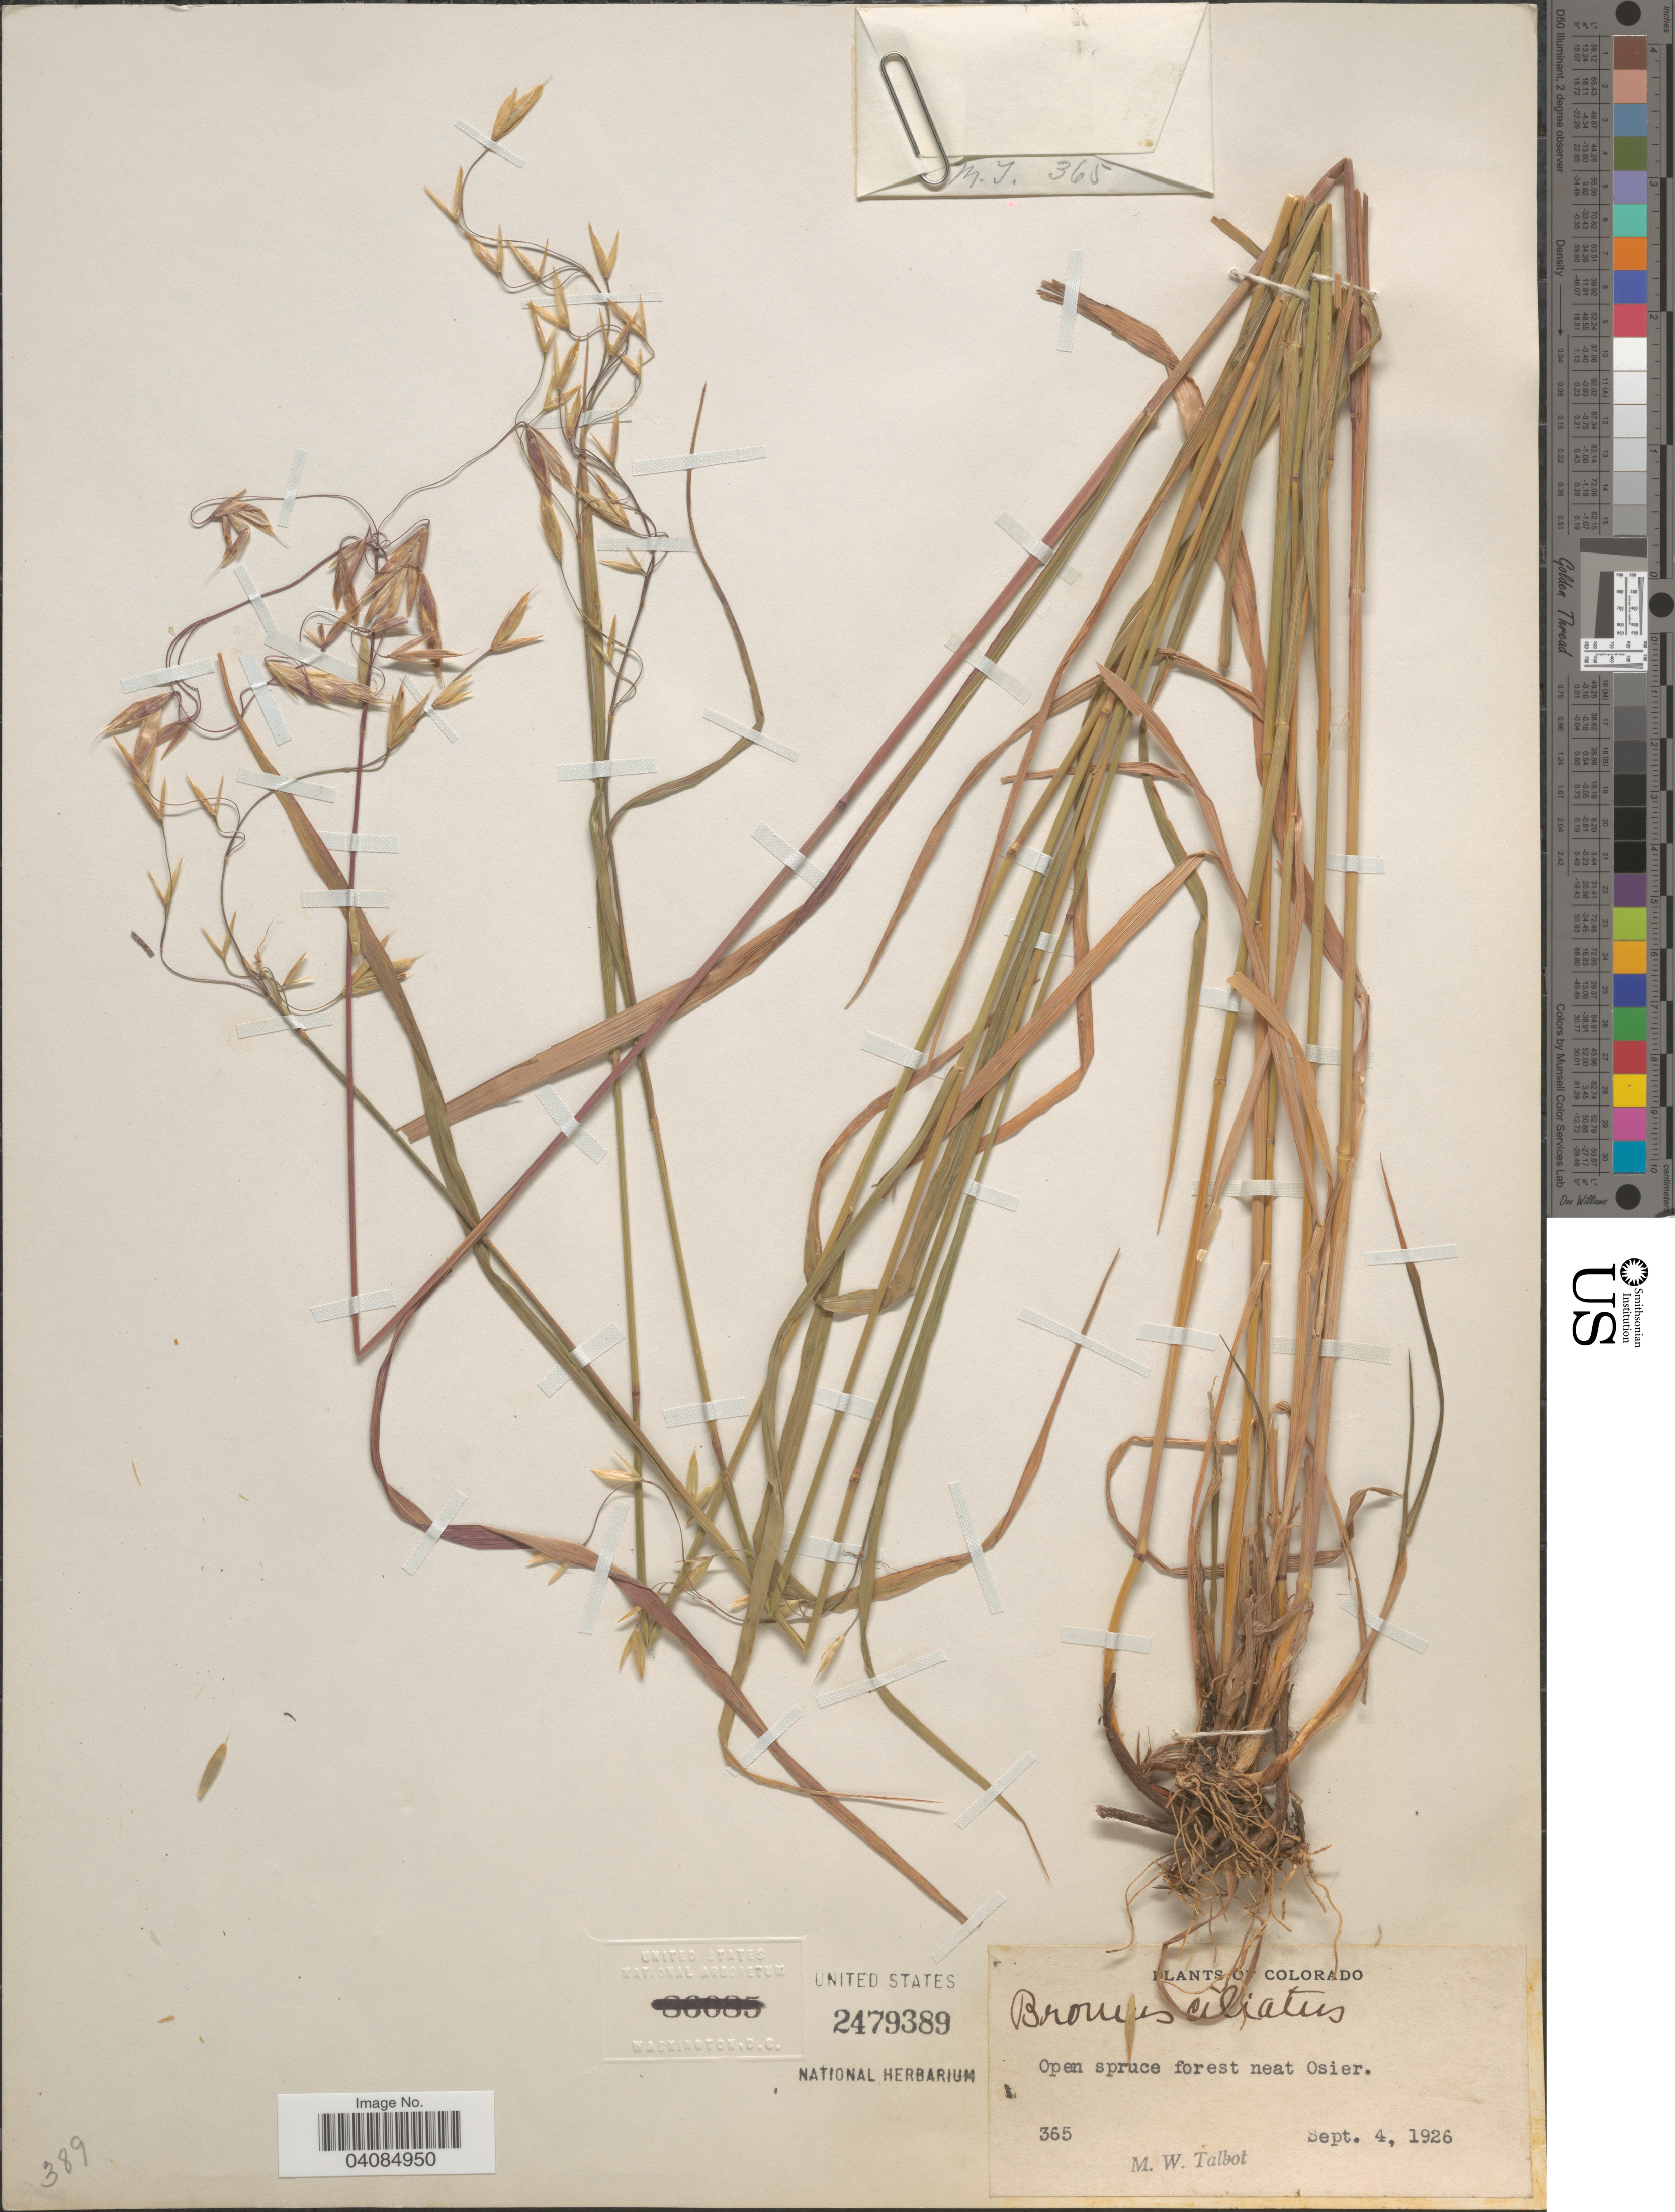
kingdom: Plantae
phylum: Tracheophyta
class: Liliopsida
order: Poales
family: Poaceae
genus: Bromus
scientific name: Bromus racemosus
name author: L.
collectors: M. Talbot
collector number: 365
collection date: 1926-09-04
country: United States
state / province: Colorado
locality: Open spruce forest near Osier.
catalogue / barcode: US 2479389